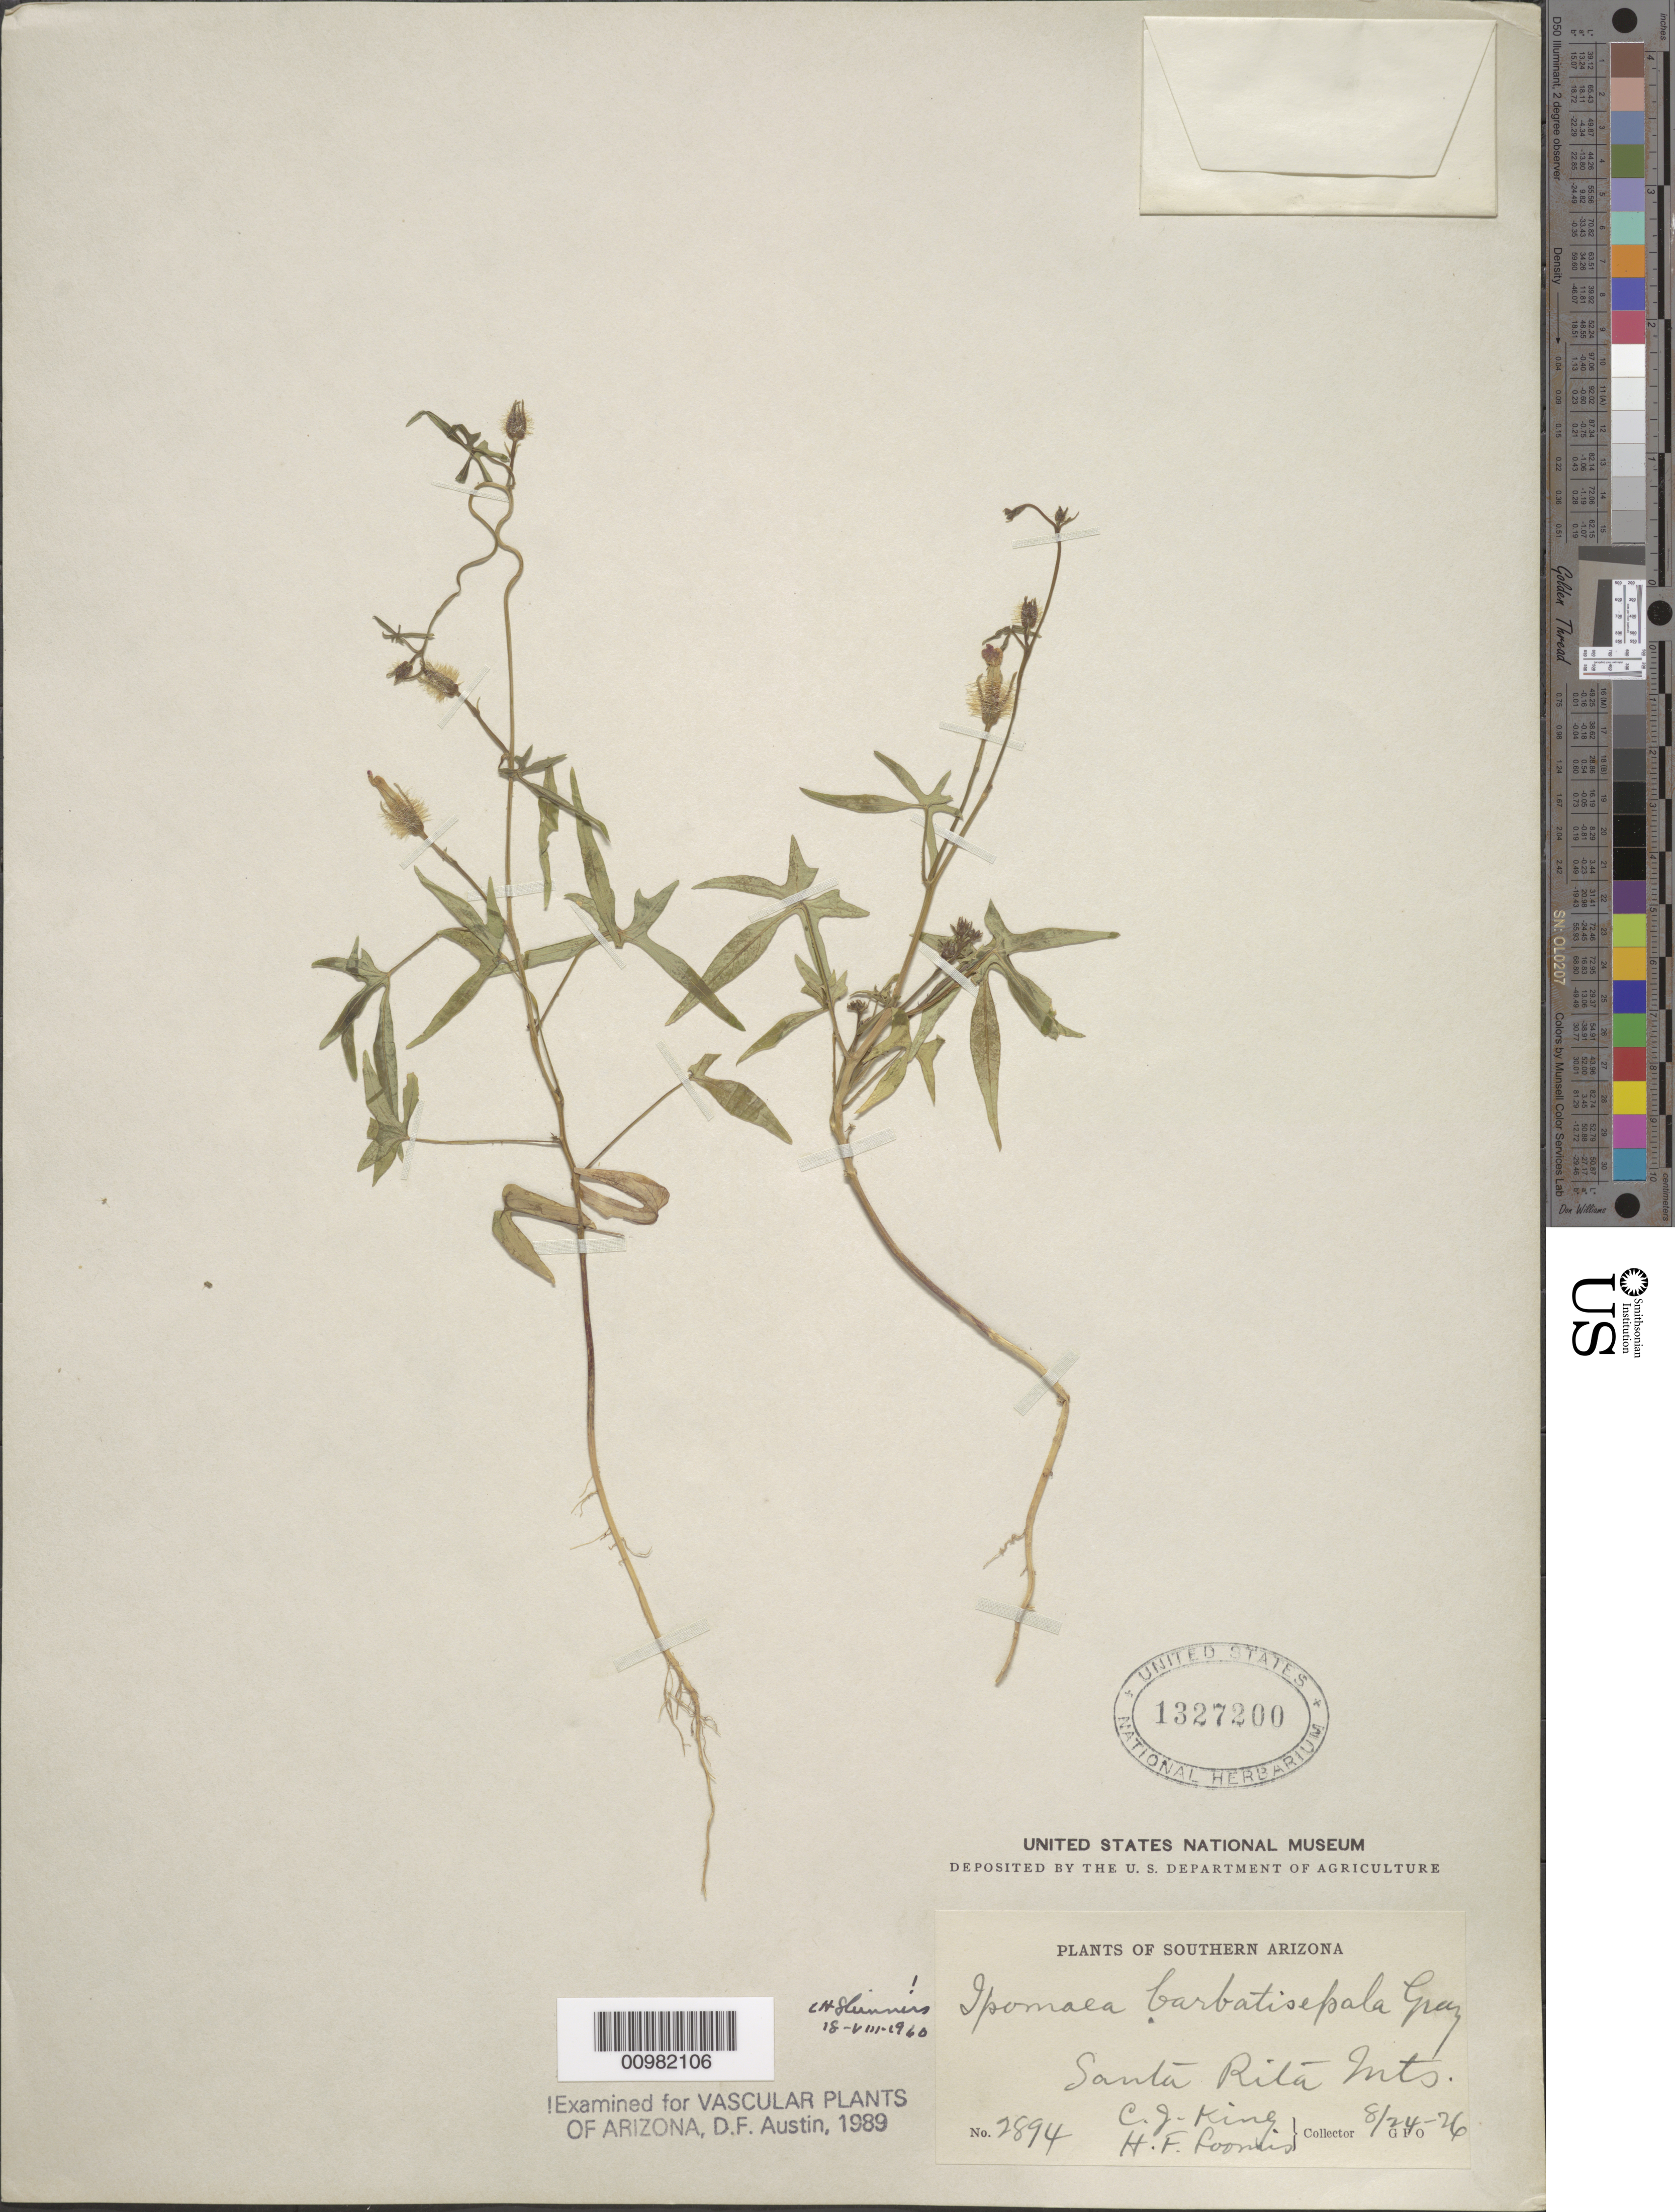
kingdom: Plantae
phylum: Tracheophyta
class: Magnoliopsida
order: Solanales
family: Convolvulaceae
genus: Ipomoea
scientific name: Ipomoea barbatisepala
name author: A. Gray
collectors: G. King & H. F. Loomis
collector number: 2894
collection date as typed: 24 Aug 1926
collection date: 1926-08-24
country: United States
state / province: Arizona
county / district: Santa Cruz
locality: Santa Rita Mts.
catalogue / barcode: US 1327200